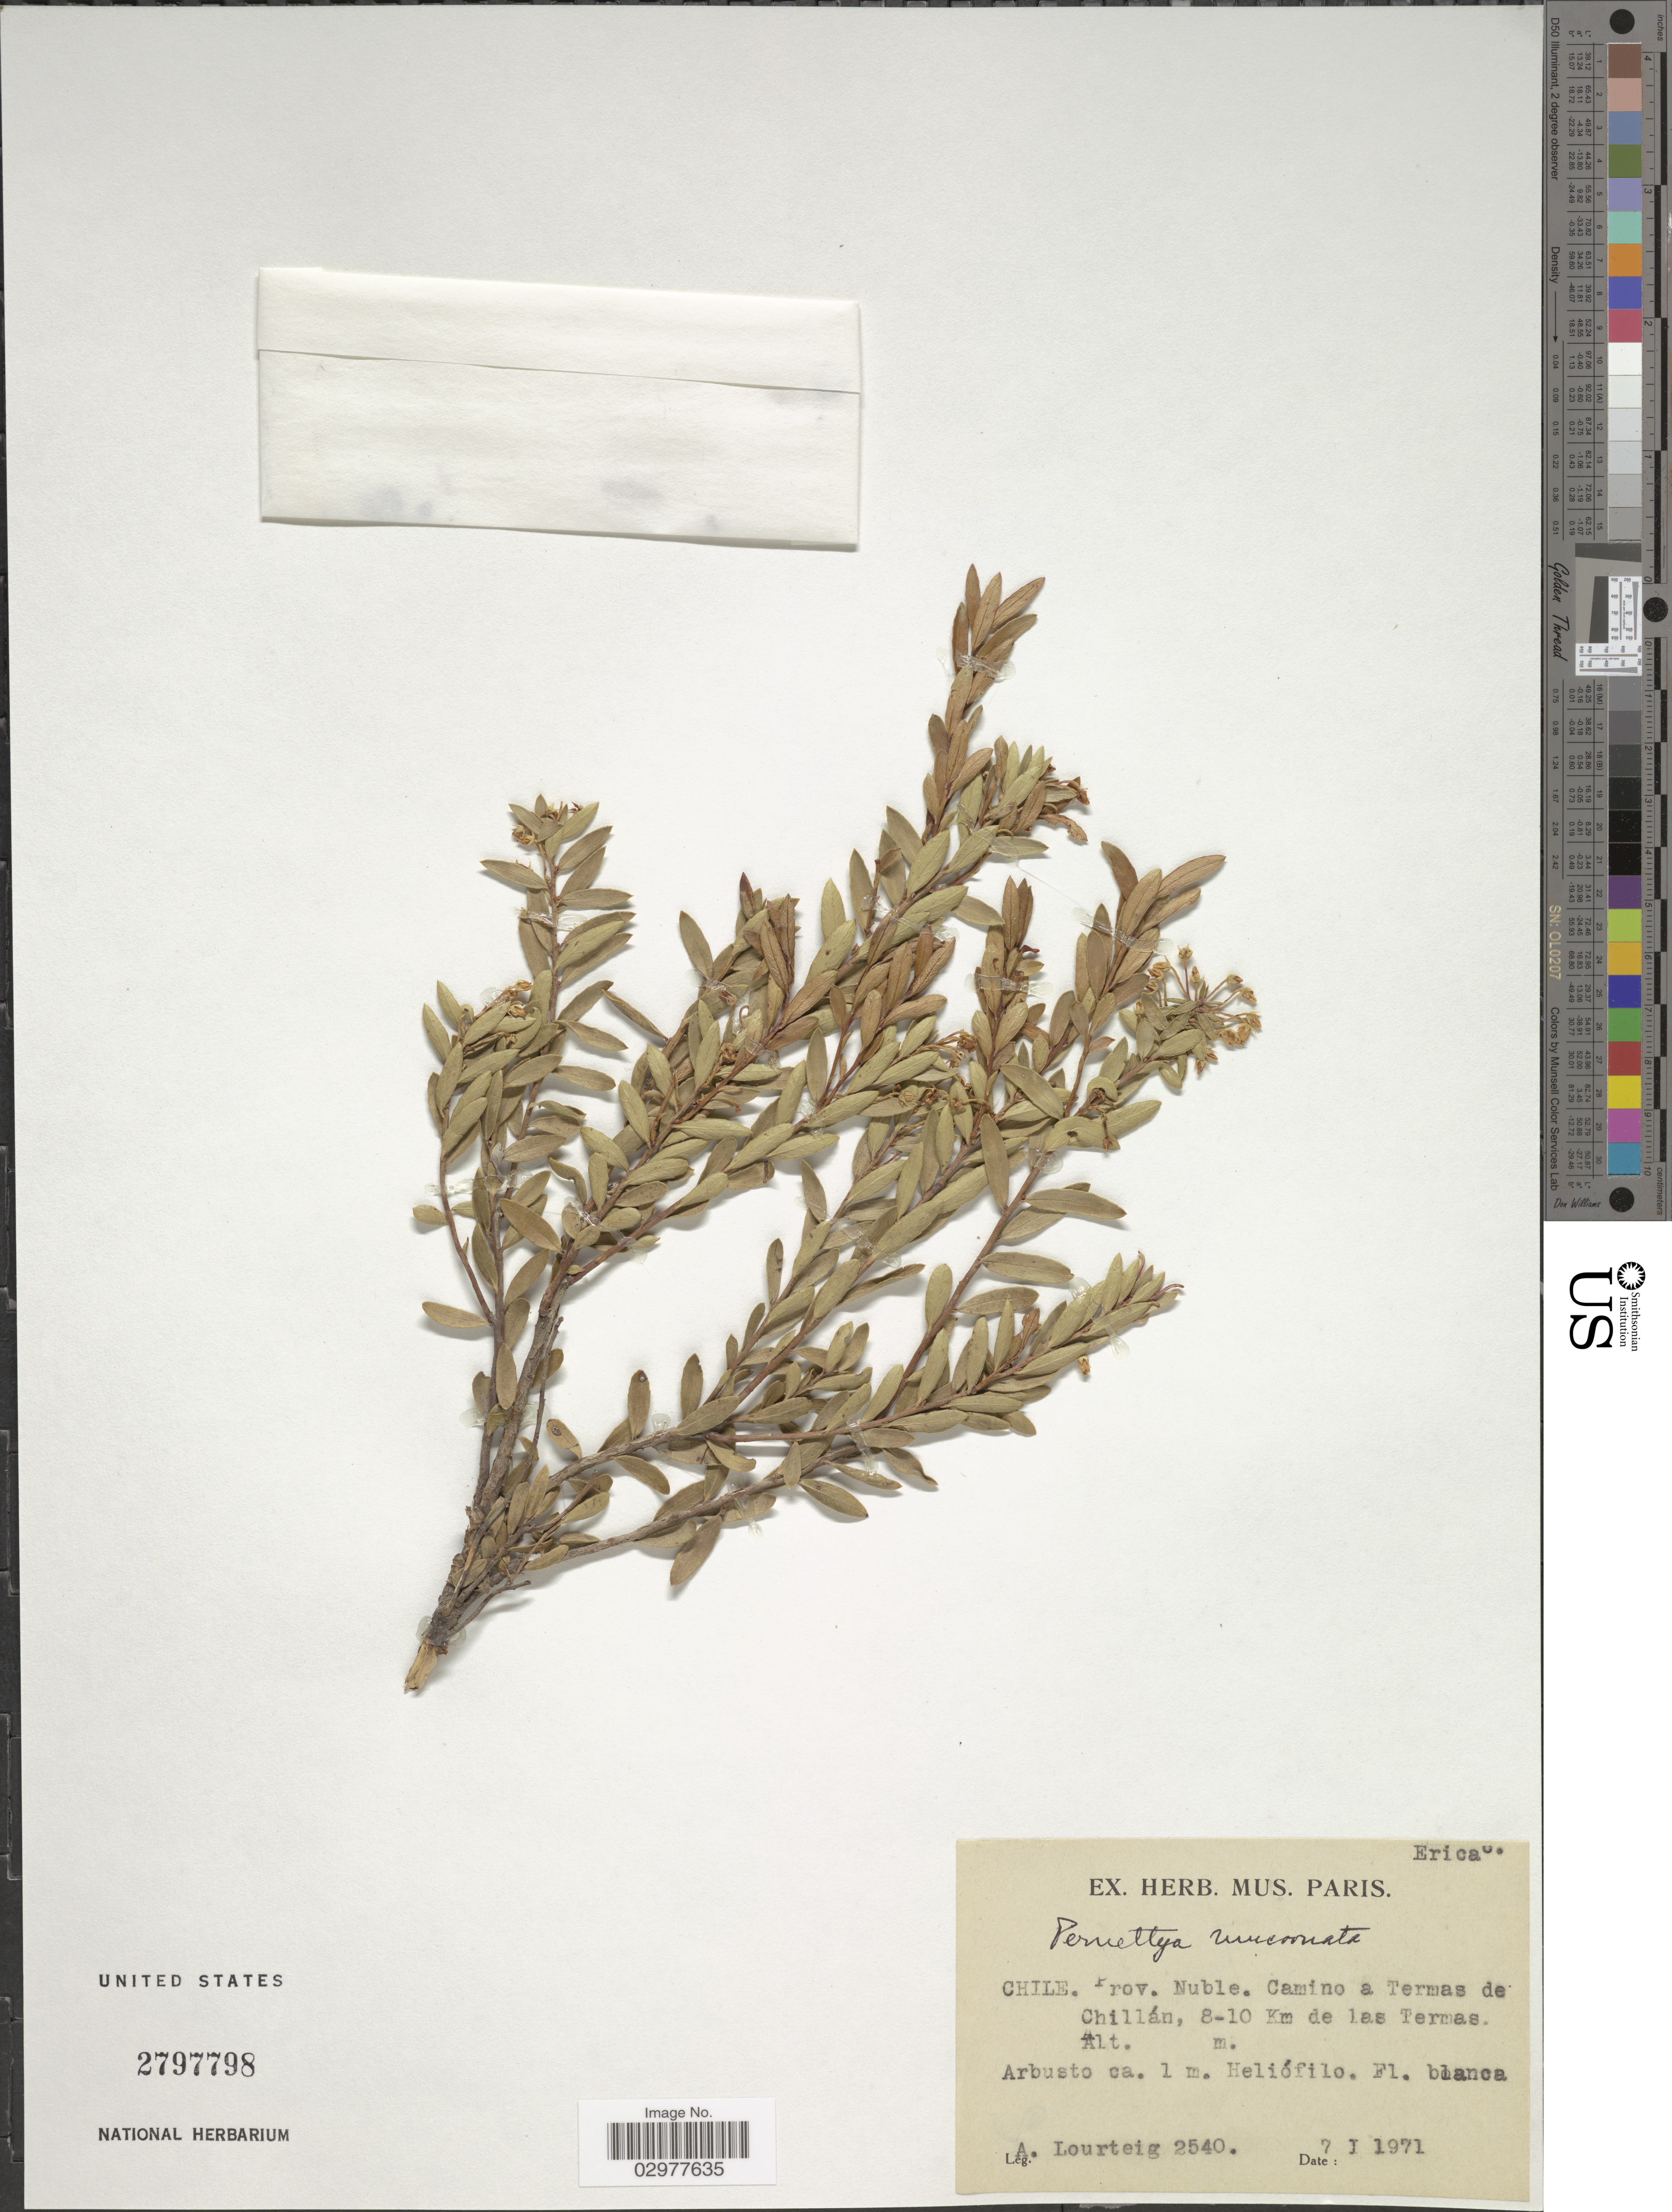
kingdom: Plantae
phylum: Tracheophyta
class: Magnoliopsida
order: Ericales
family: Ericaceae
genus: Pernettya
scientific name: Pernettya mucronata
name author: (L. f.) Gaudich. ex A. Spreng.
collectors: A. Lourteig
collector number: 2540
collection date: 1971-01-07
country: Chile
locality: Prov. Nuble. Camino a Termas de Chillán, 8-10 Km de las Termas.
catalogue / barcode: US 2797798